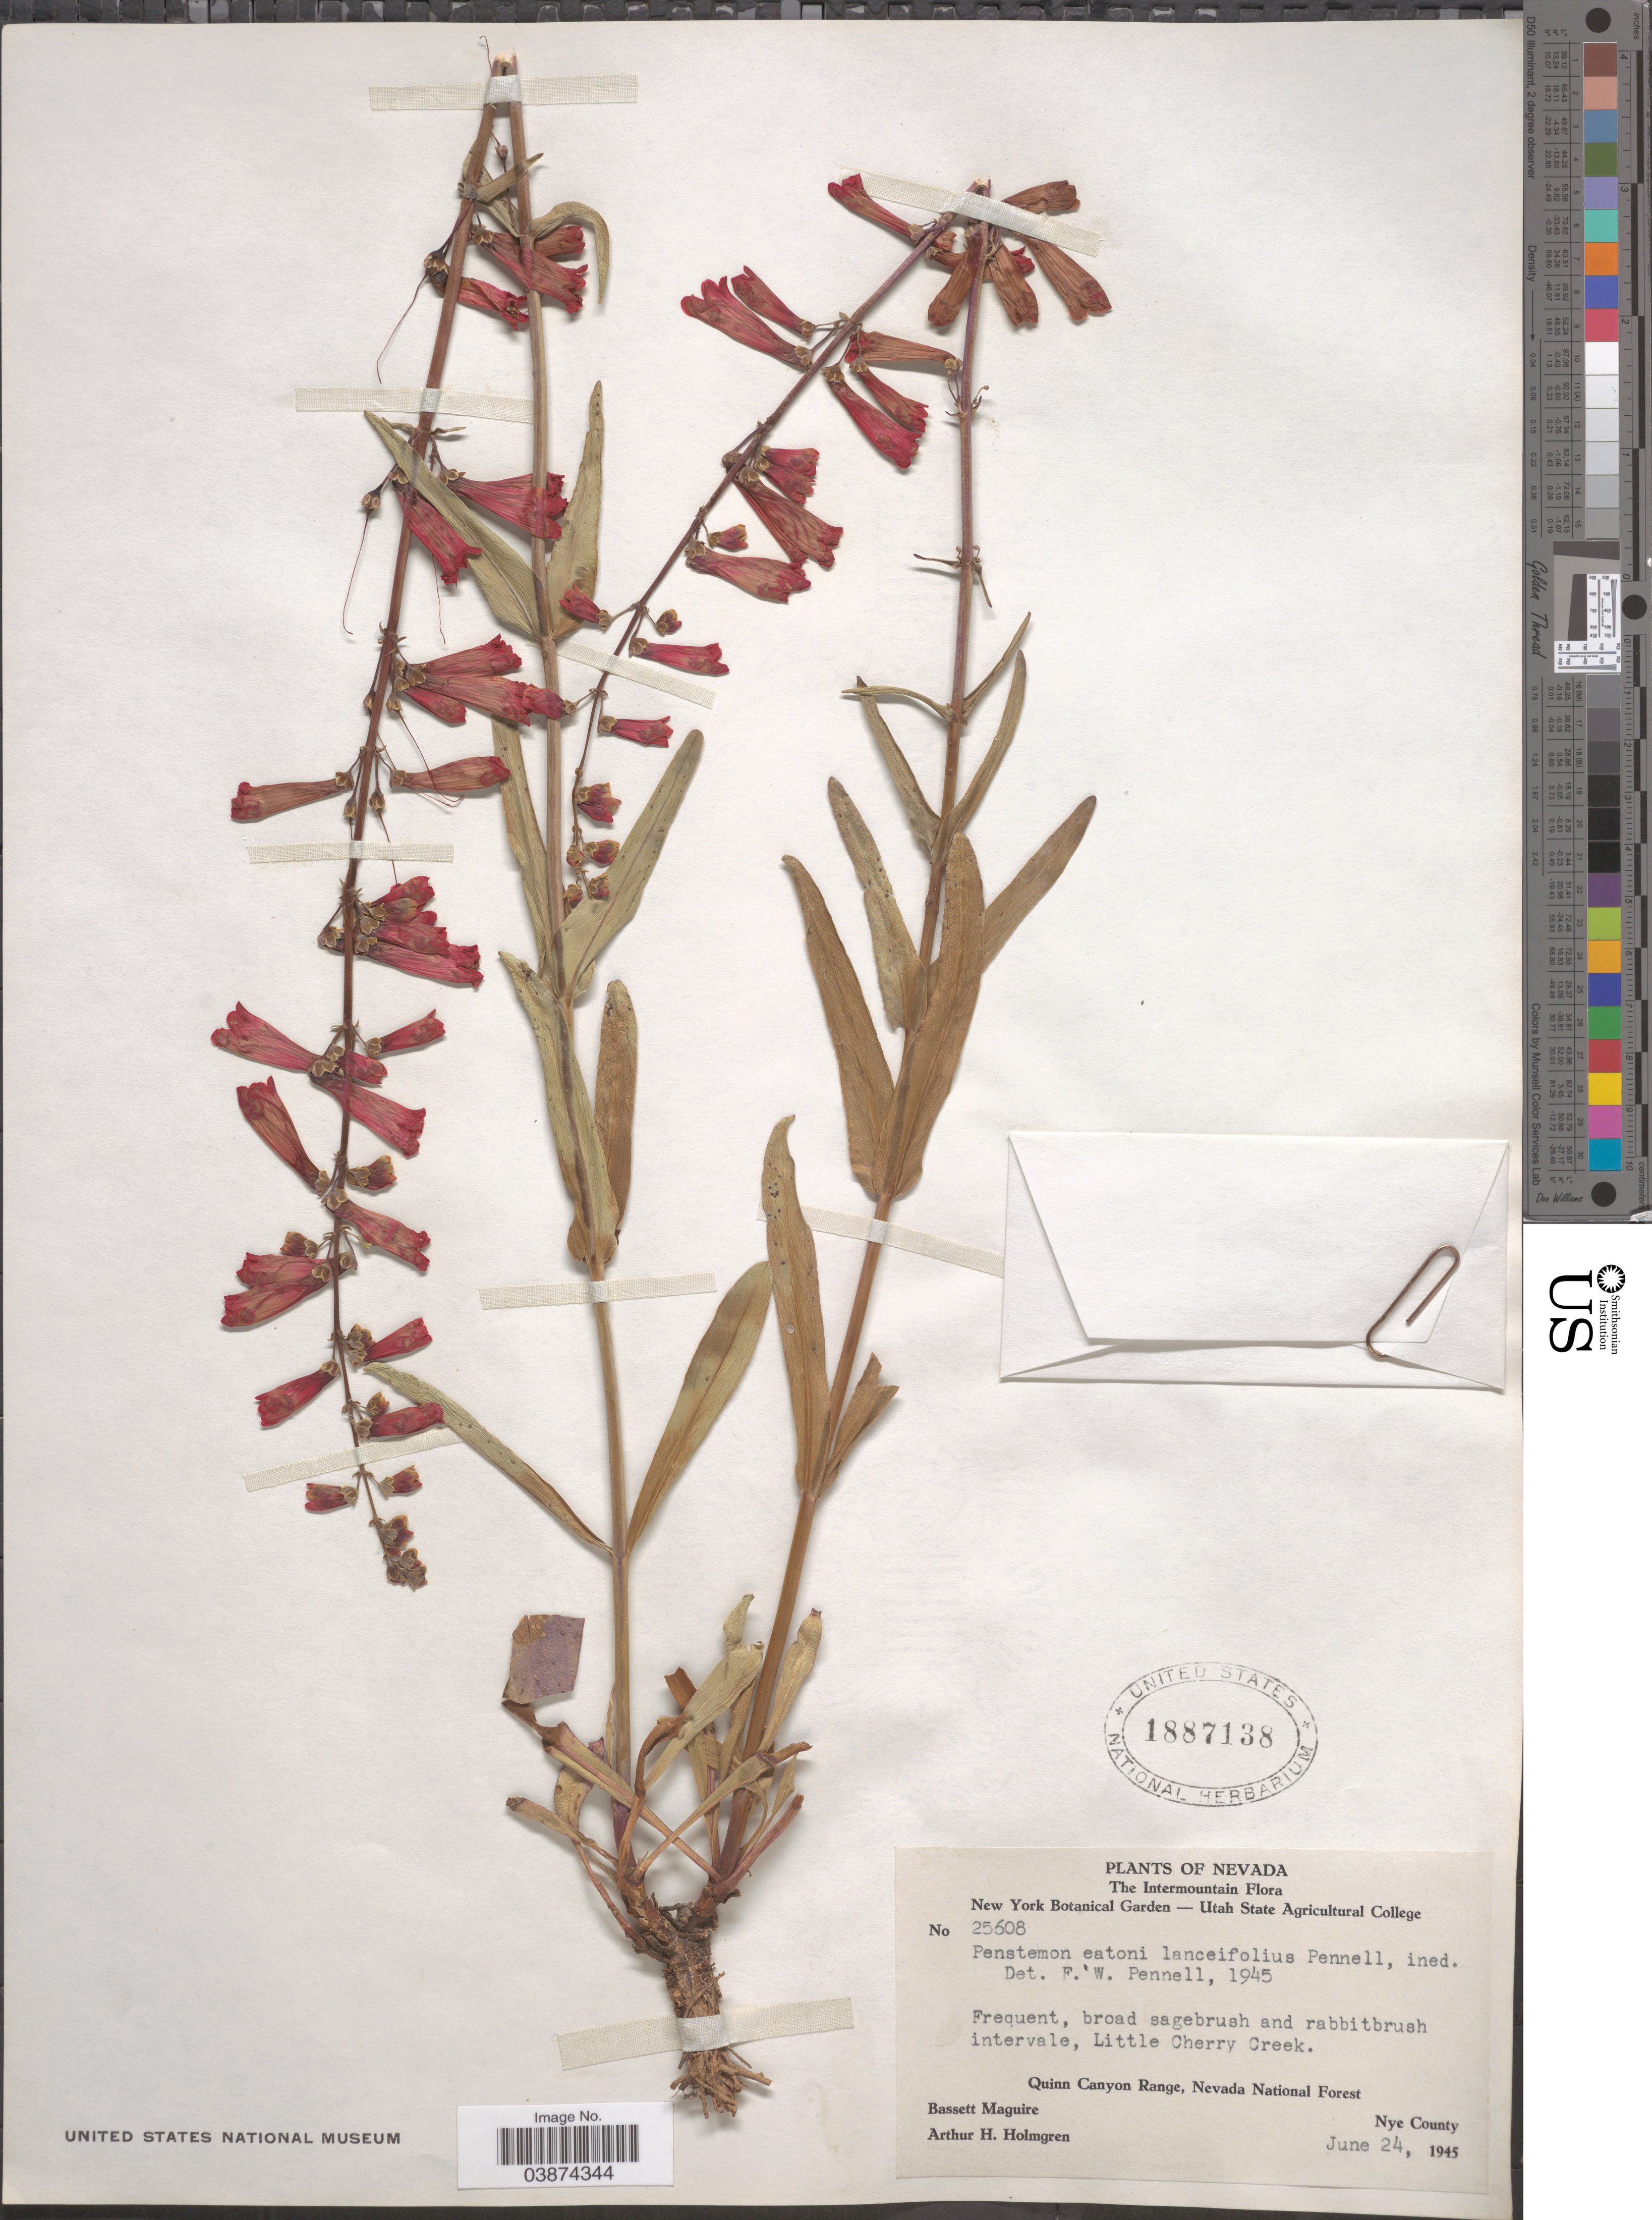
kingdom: Plantae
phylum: Tracheophyta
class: Magnoliopsida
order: Lamiales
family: Plantaginaceae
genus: Penstemon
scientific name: Penstemon eatonii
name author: A. Gray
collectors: B. Maguire & A. H. Holmgren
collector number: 25608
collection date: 1945-06-24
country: United States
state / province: Nevada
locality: The Intermountain. Little Cherry Creek. Quinn Canyon Range, Nevada National Forest. Nye County.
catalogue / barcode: US 1887138